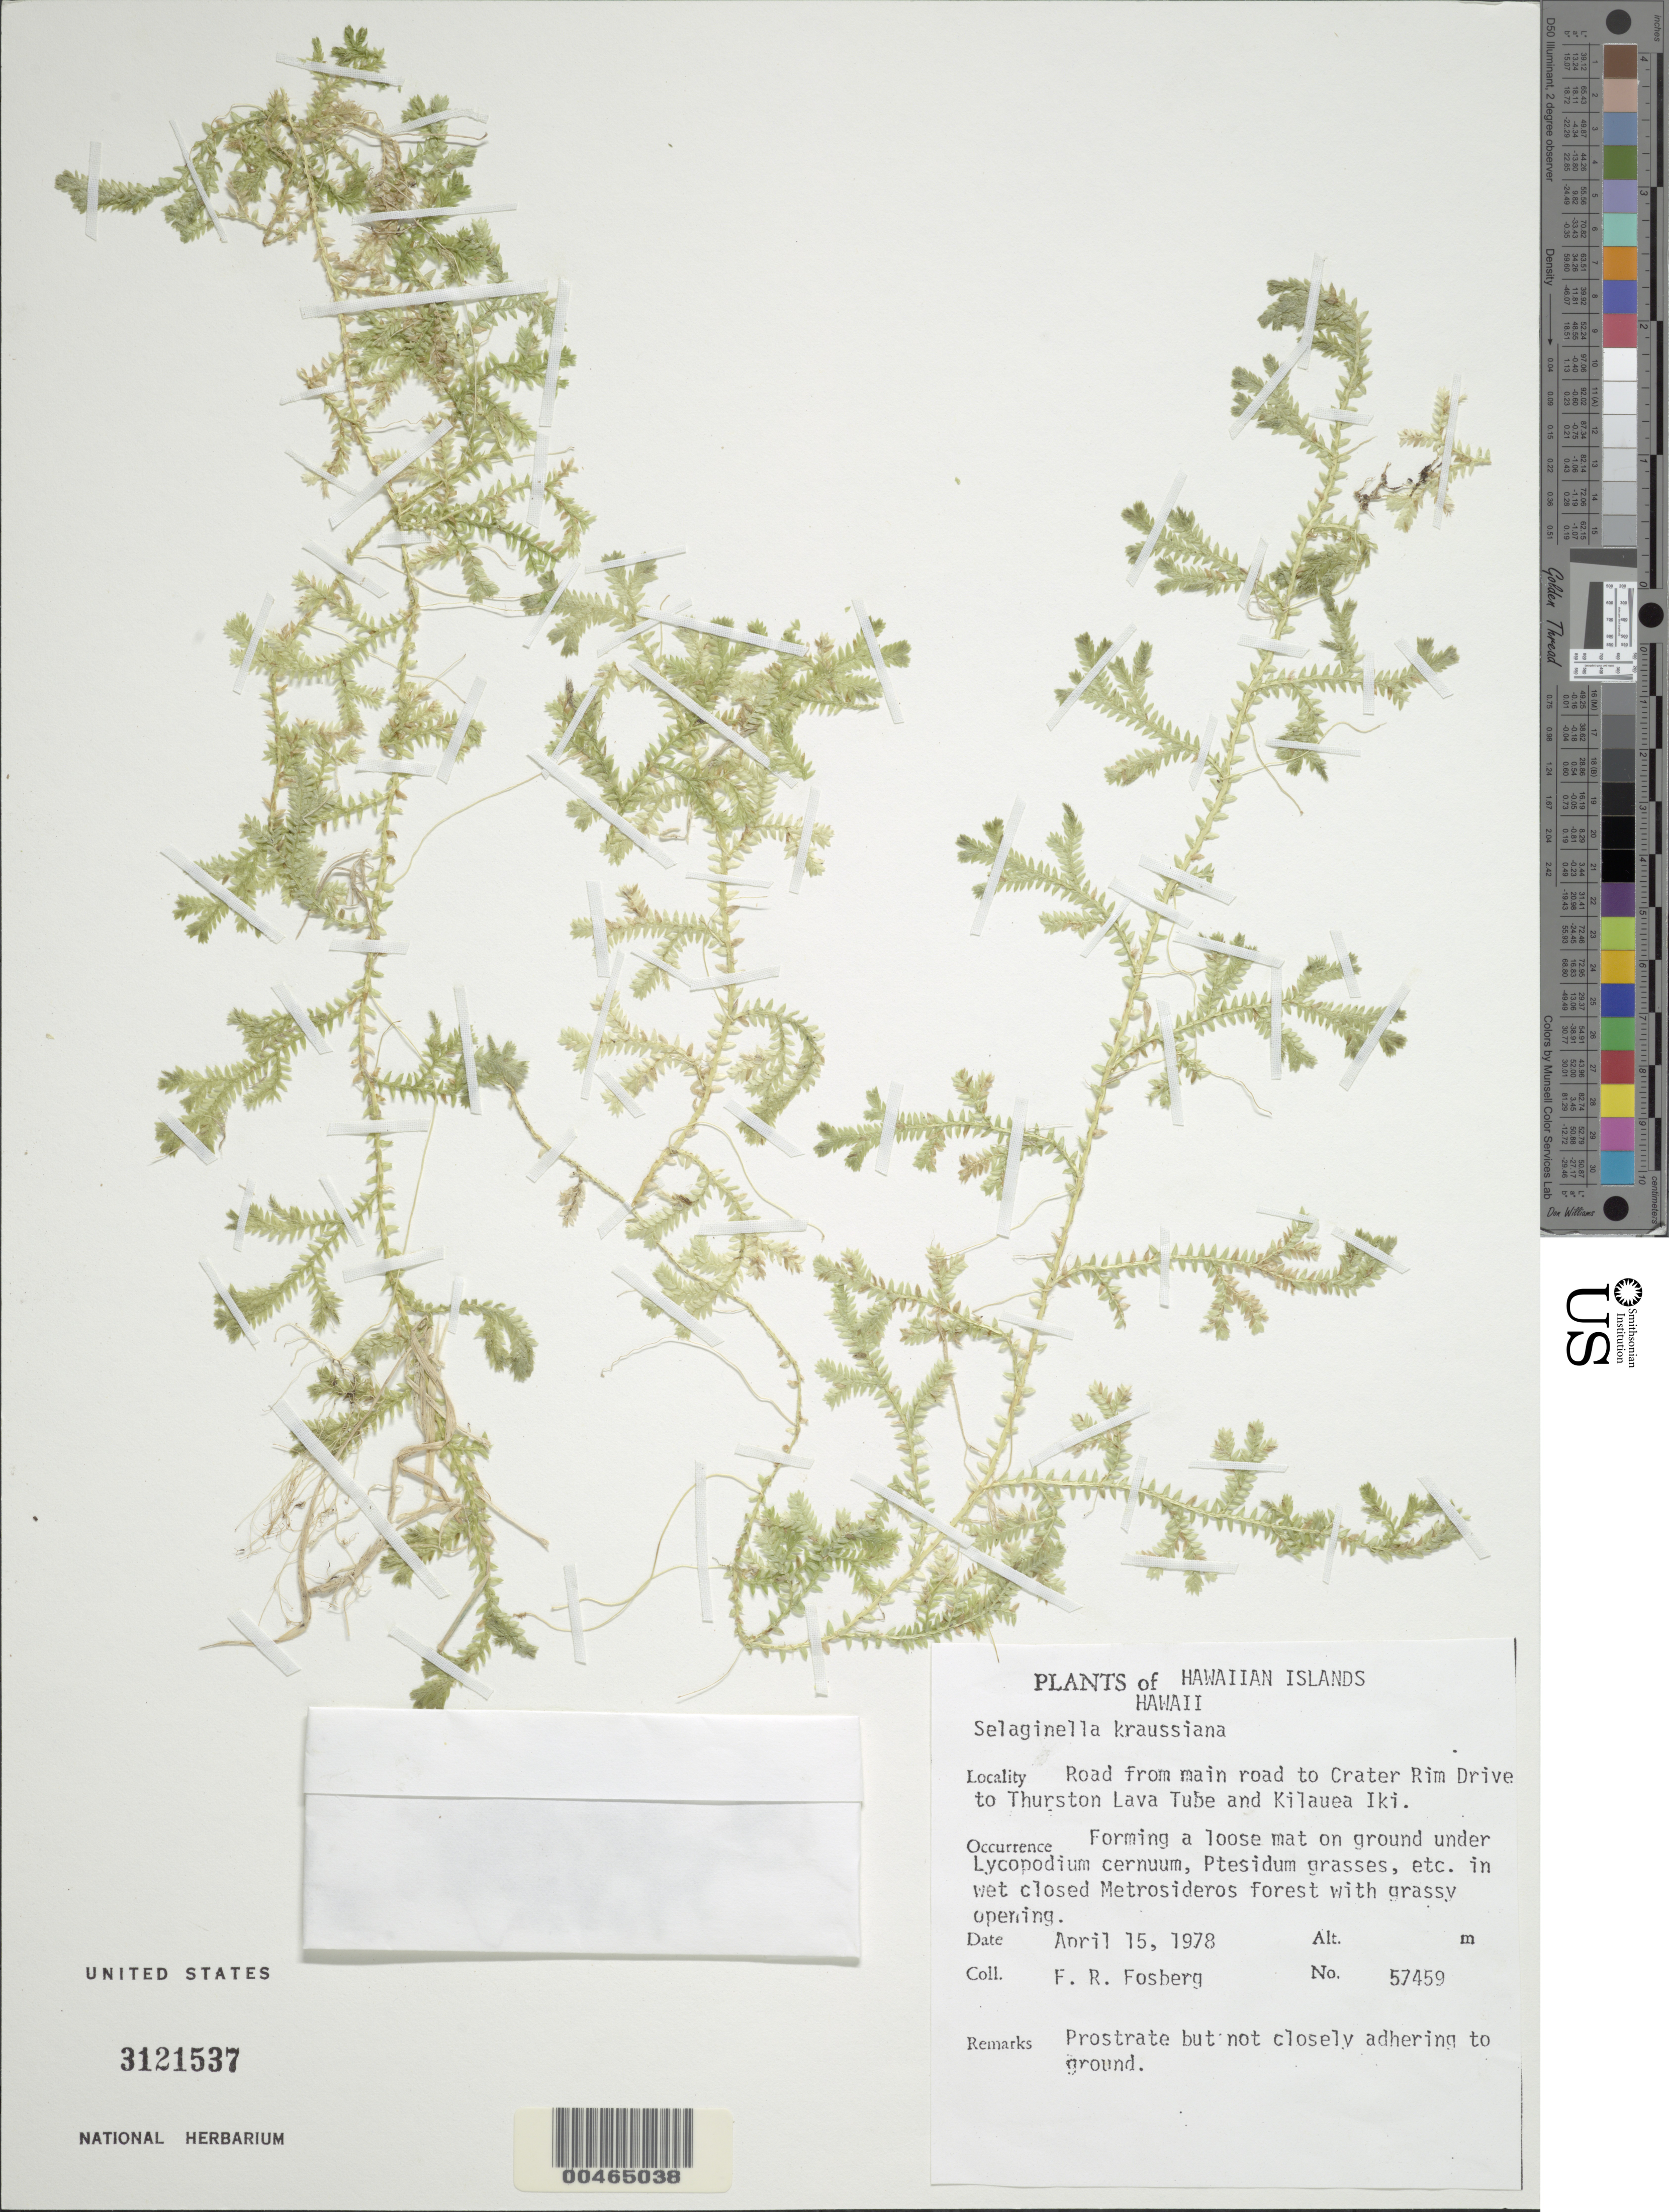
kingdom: Plantae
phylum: Tracheophyta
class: Lycopodiopsida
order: Selaginellales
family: Selaginellaceae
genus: Selaginella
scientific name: Selaginella kraussiana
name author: (Kunze) A. Braun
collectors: F. R. Fosberg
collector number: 57459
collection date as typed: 15 Apr 1978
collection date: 1978-04-15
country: United States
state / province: Hawaii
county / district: Hawaii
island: Hawaii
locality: Road from main road to Crater Rim Drive to Thurston Lava Tube and Kilauea Iki, Hawaii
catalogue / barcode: US 3121537